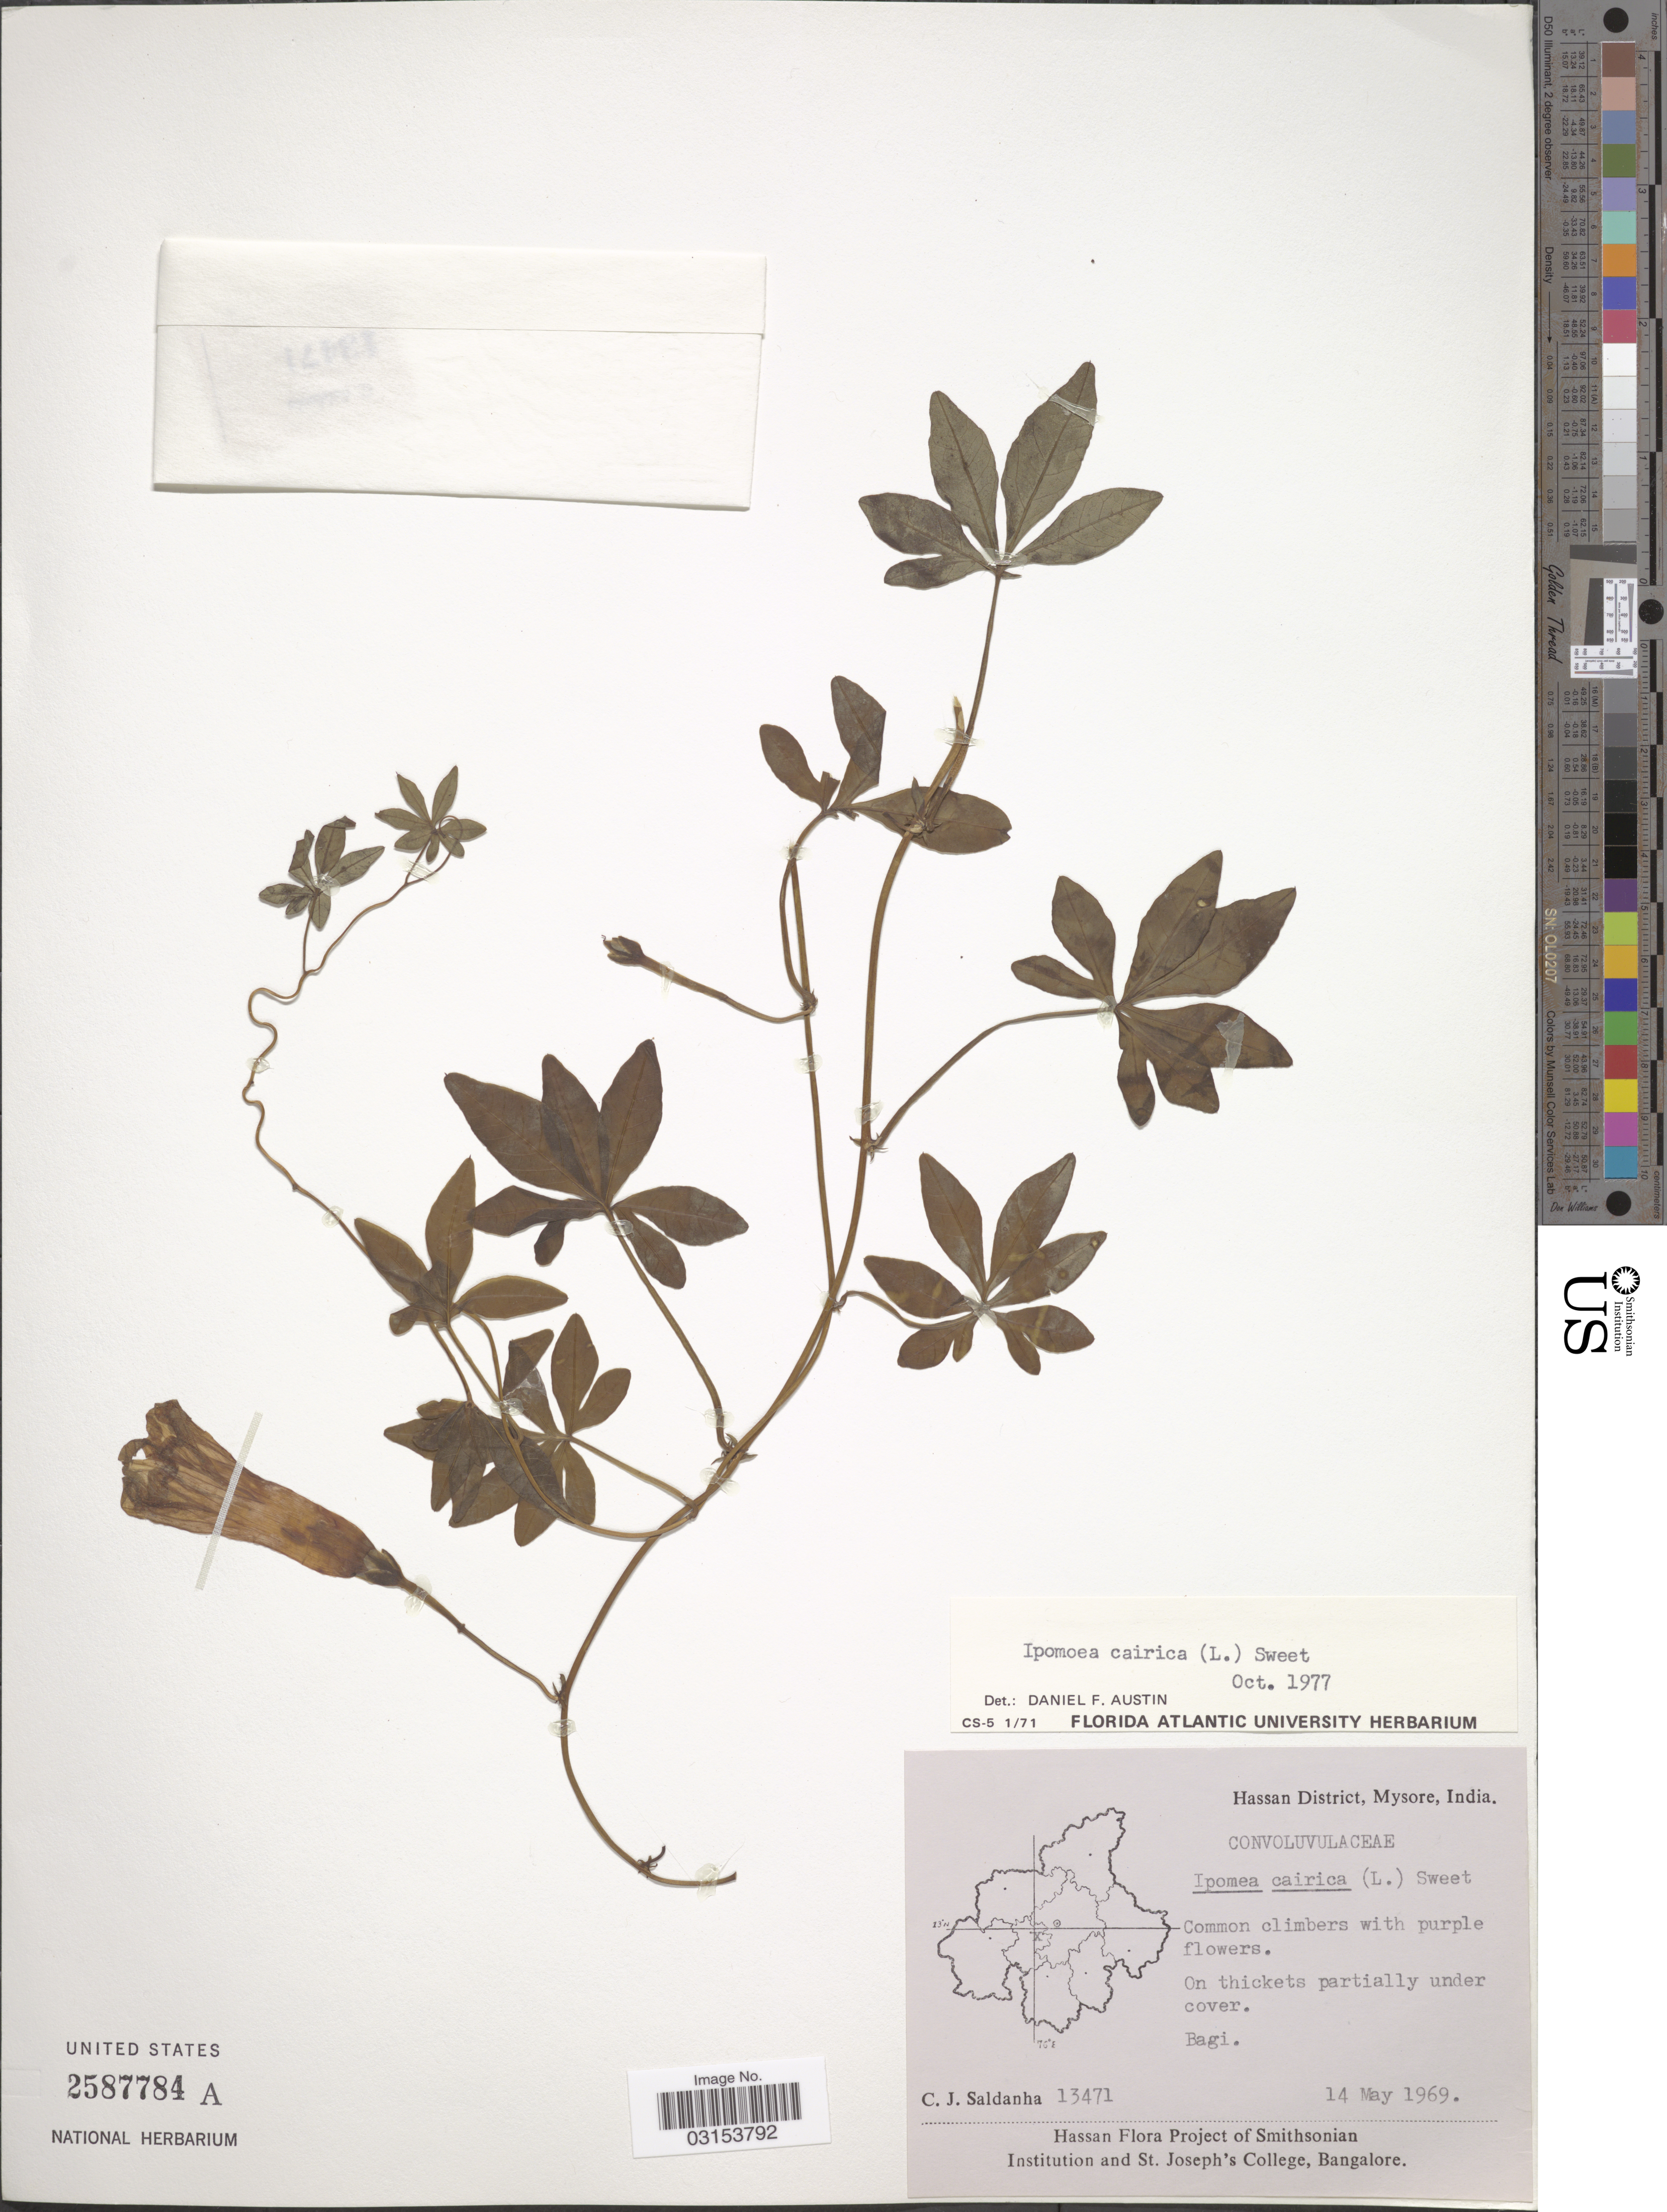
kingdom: Plantae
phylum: Tracheophyta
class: Magnoliopsida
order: Solanales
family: Convolvulaceae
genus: Ipomoea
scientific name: Ipomoea cairica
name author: (L.) Sweet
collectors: C. J. Saldanha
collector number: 13471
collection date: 1969-05-14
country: India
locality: Hassan District, Mysore. Bagi.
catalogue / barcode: US 2587784A